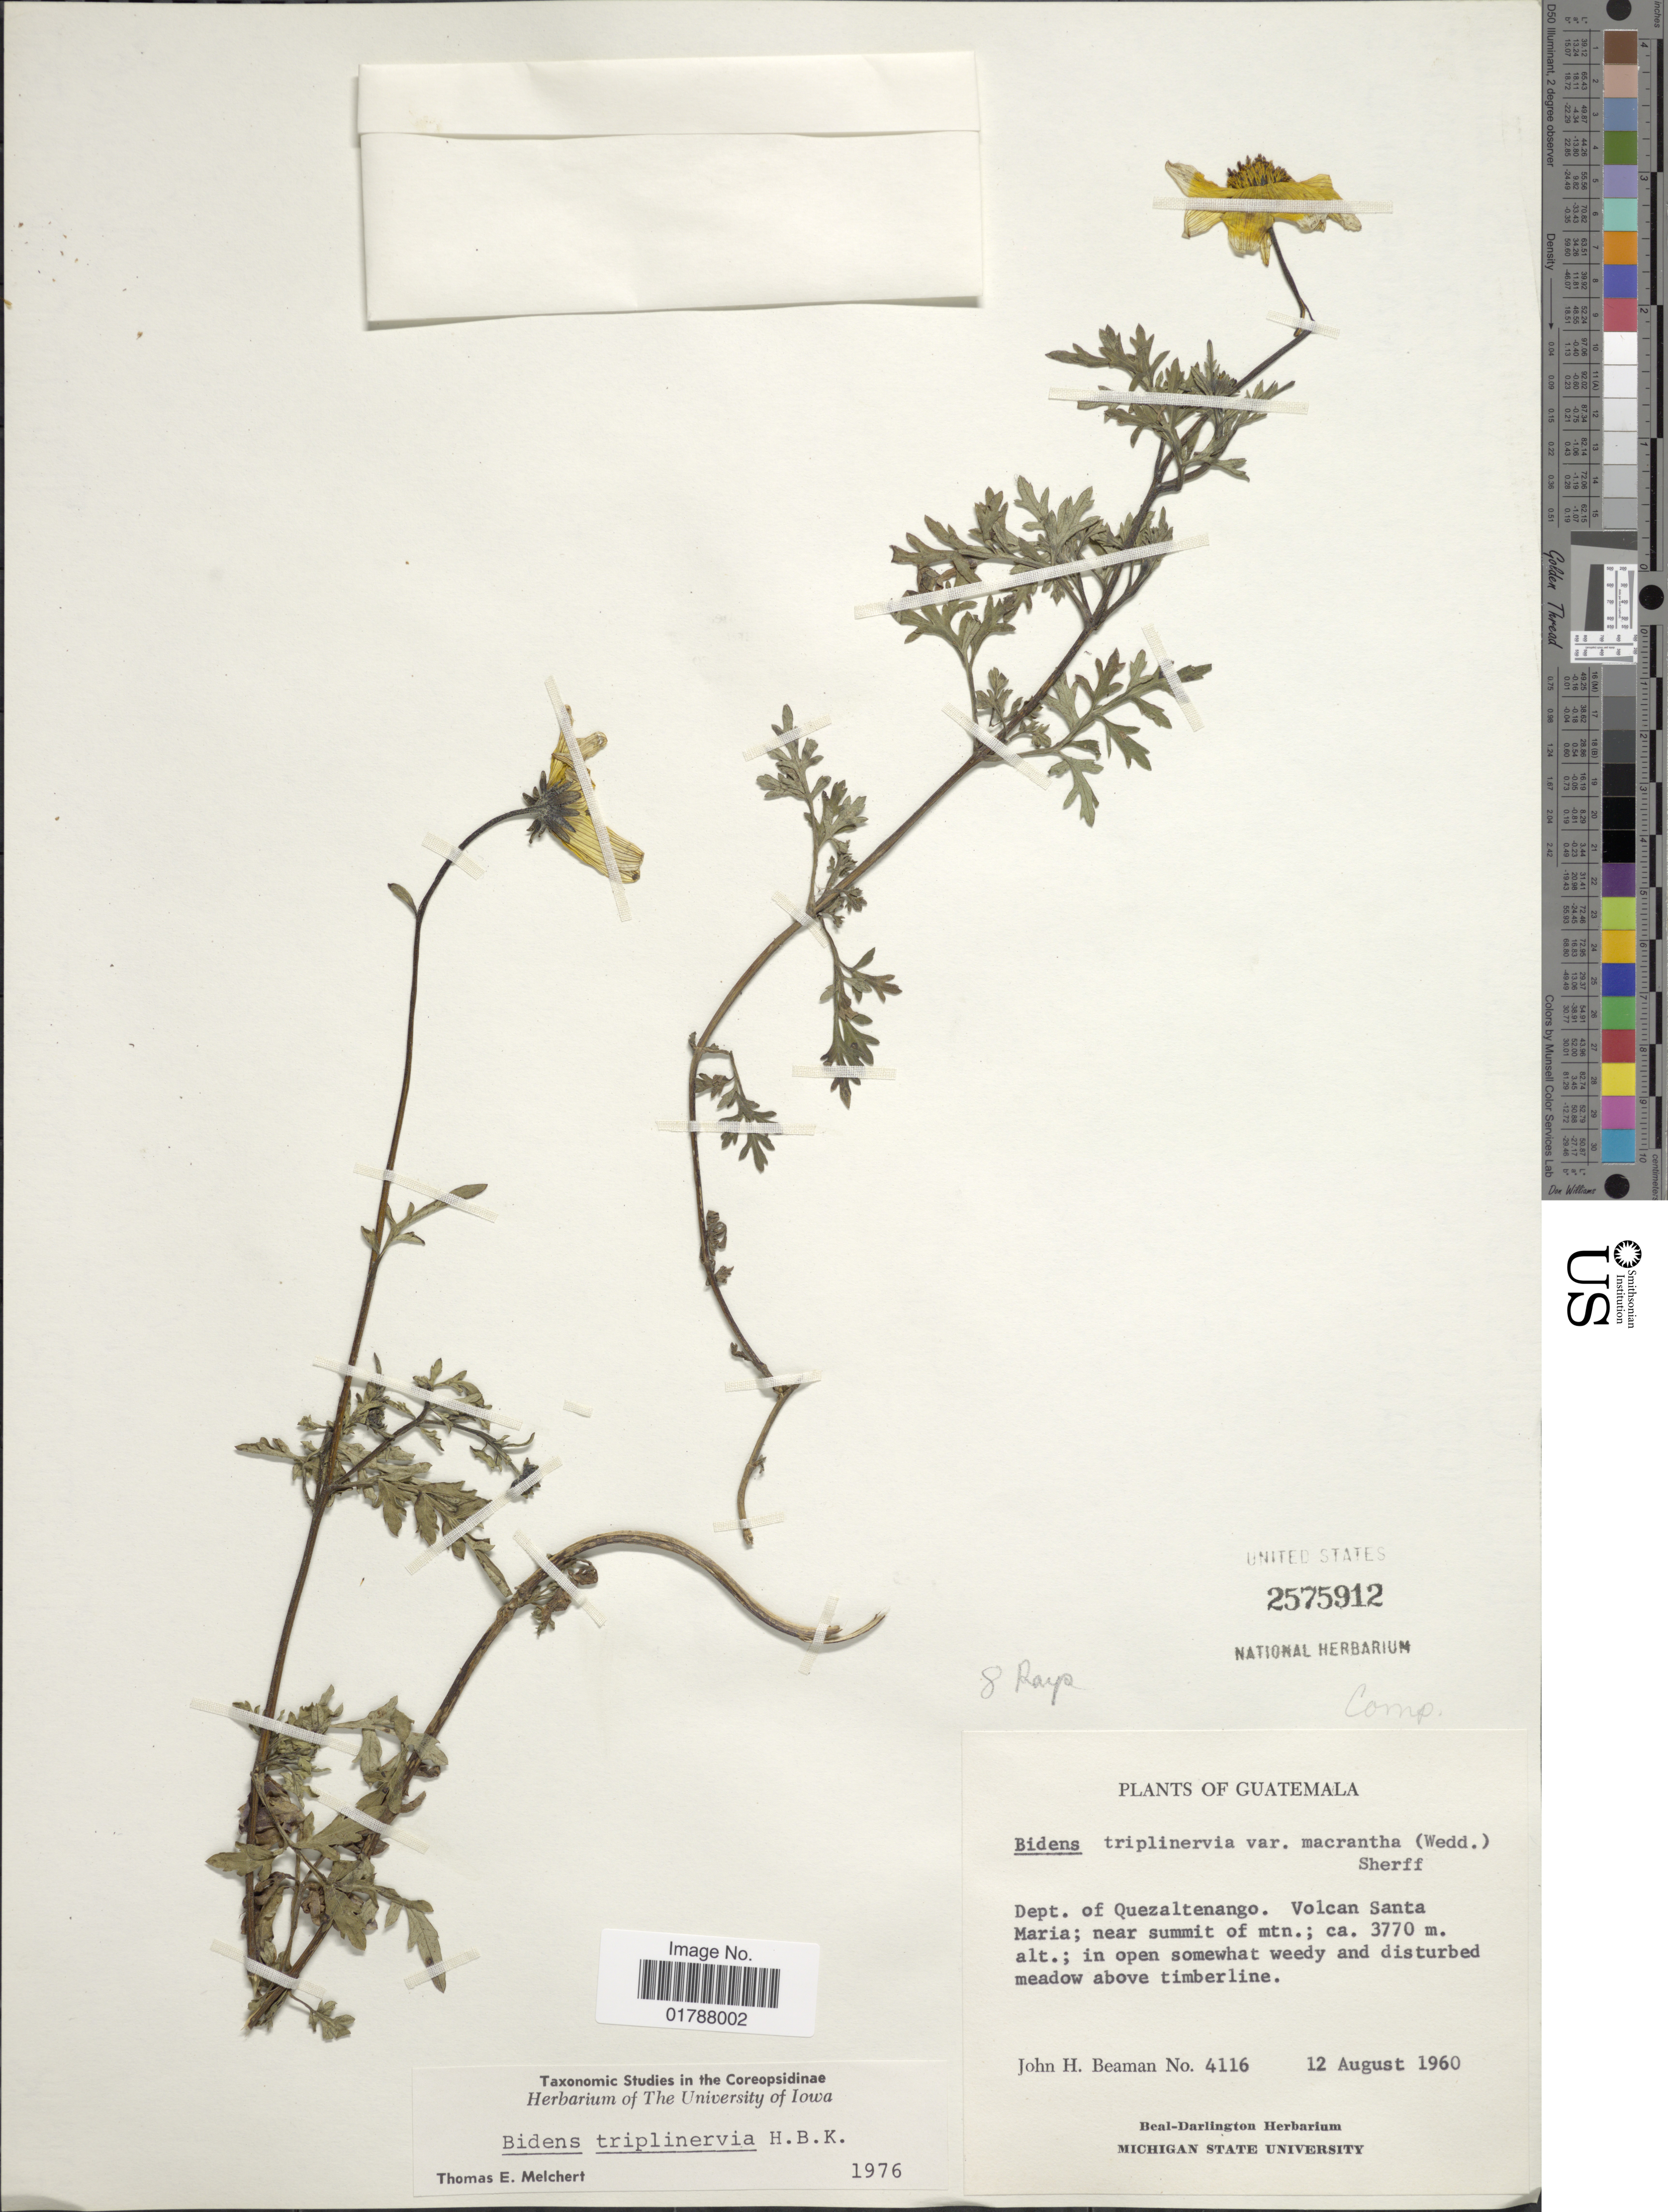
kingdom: Plantae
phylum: Tracheophyta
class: Magnoliopsida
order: Asterales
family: Asteraceae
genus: Bidens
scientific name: Bidens triplinervia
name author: Kunth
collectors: J. H. Beaman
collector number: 4116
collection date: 1960-08-12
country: Guatemala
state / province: Quetzaltenango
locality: Dept. of Quezaltenango, Volcan Santa Maria, near summit of mtn.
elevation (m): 3770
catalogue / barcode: US 2575912